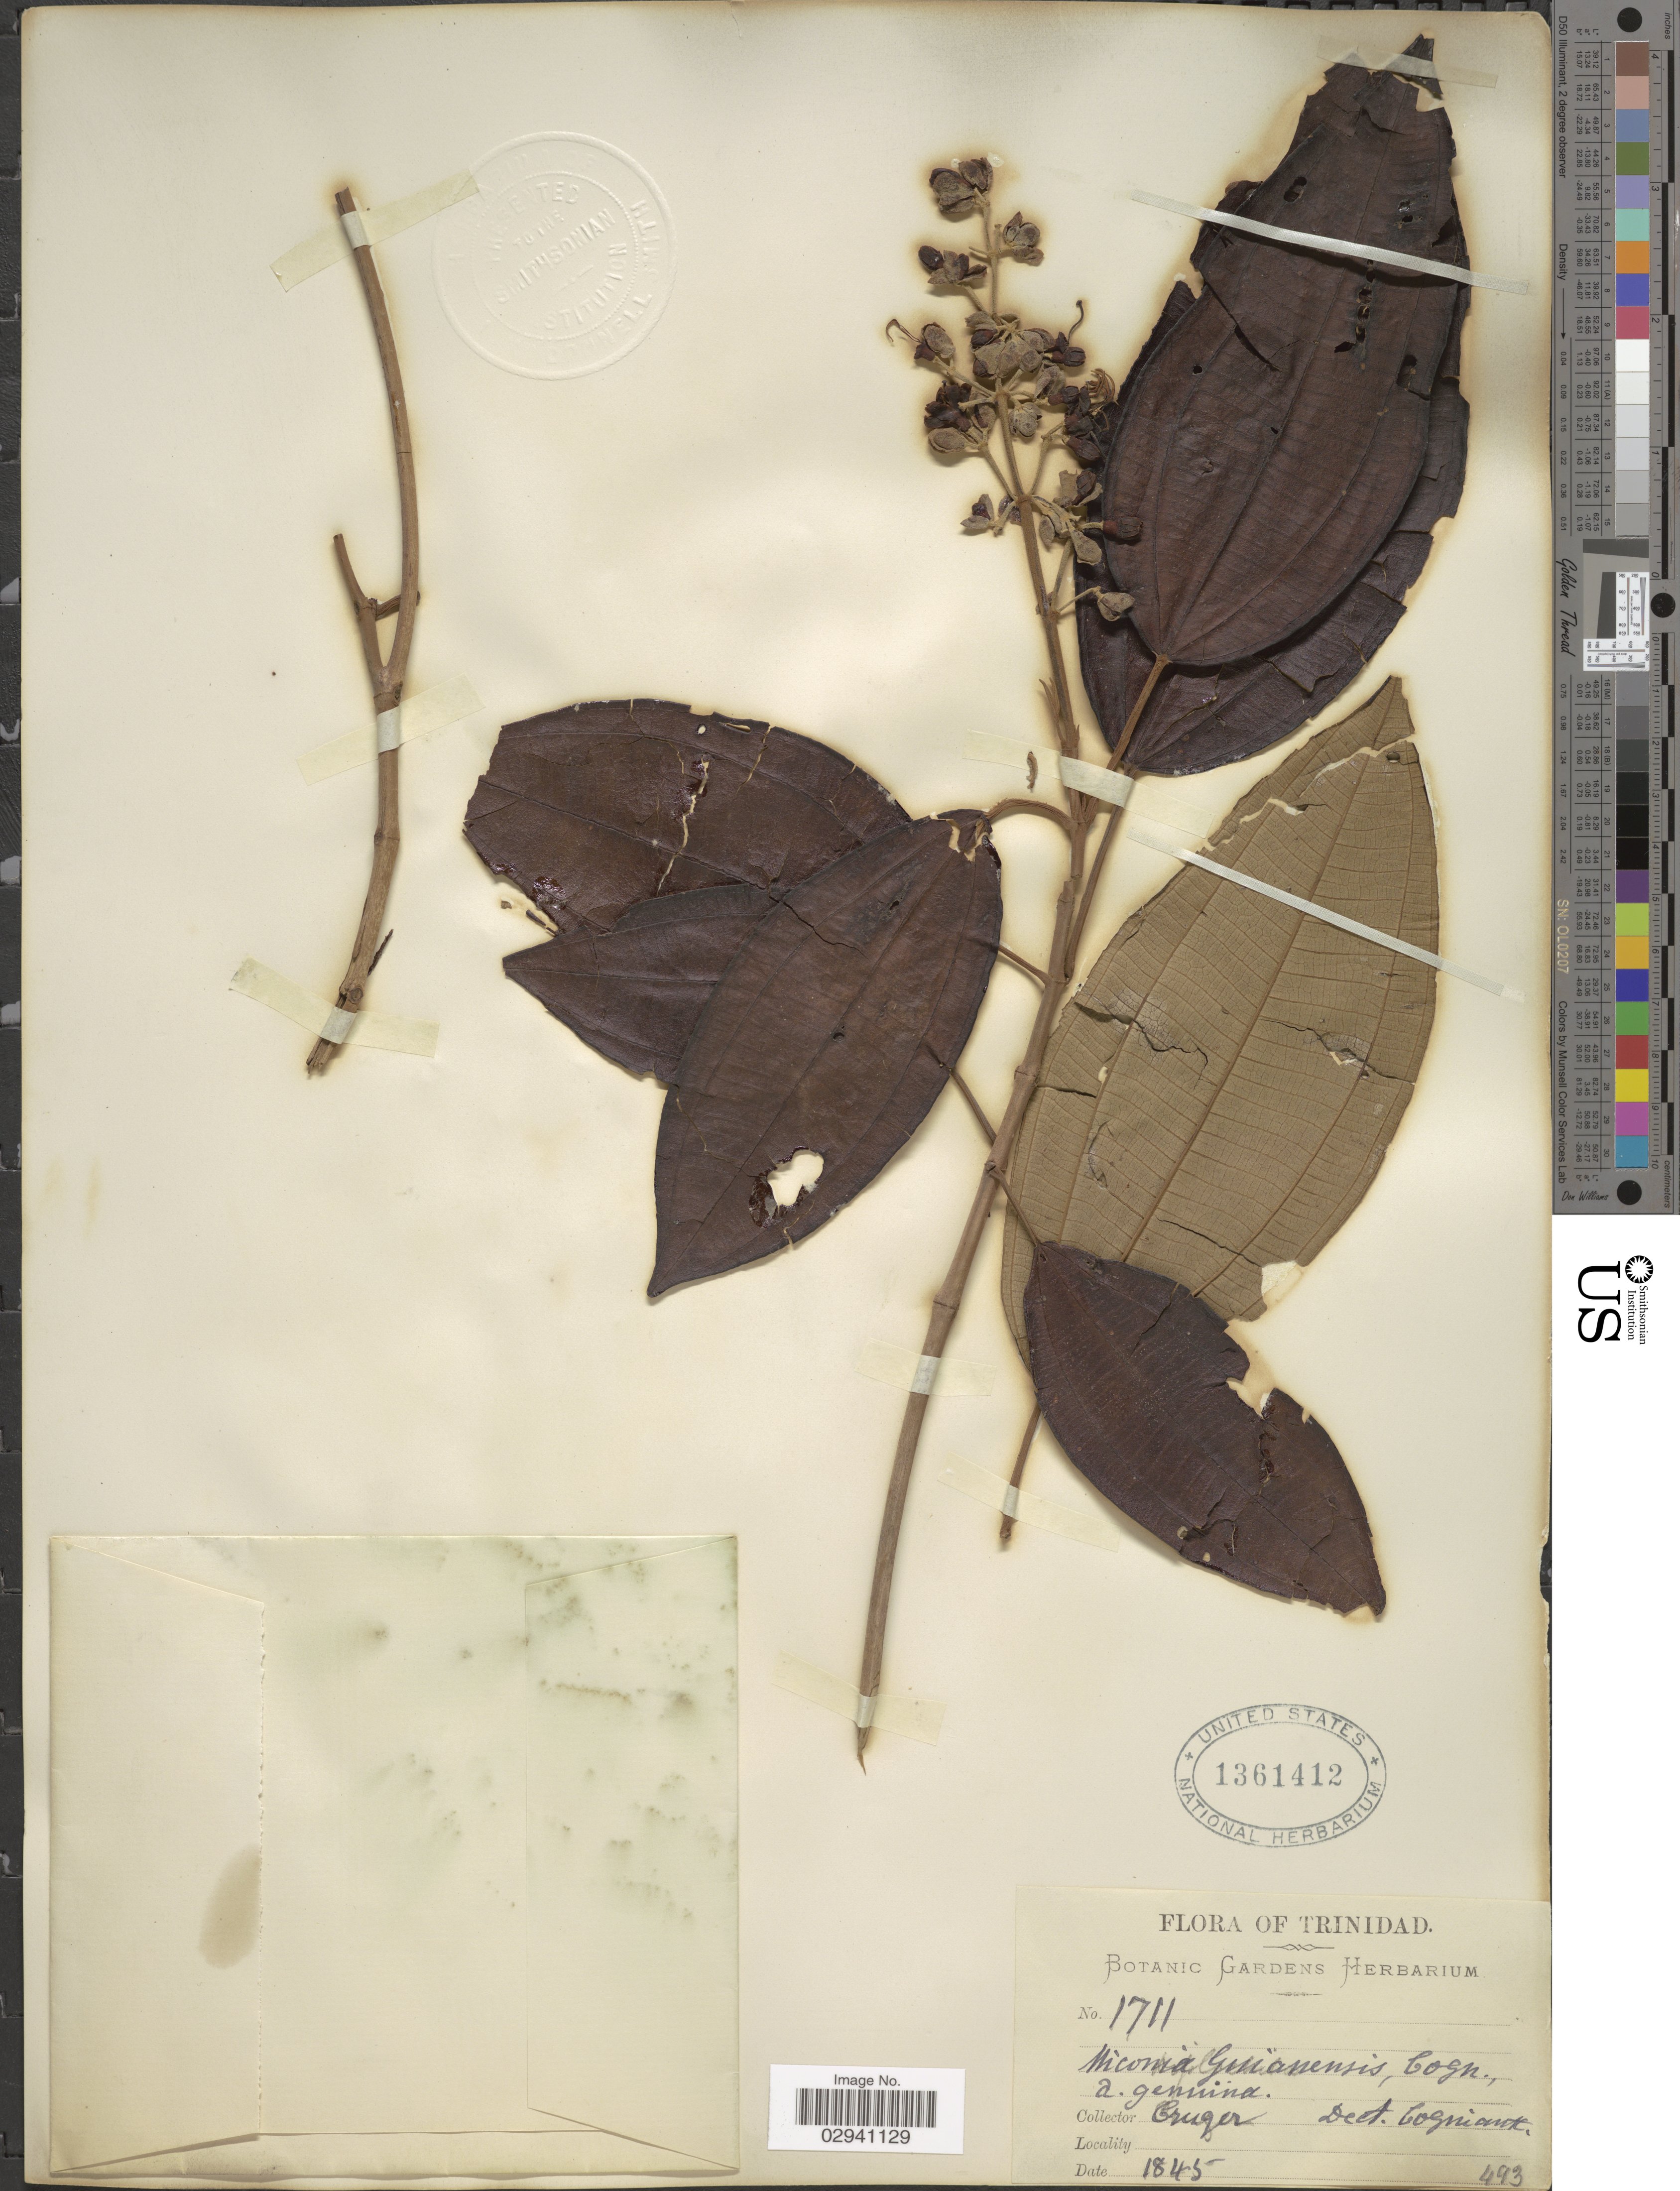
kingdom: Plantae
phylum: Tracheophyta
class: Magnoliopsida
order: Myrtales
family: Melastomataceae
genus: Miconia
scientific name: Miconia mirabilis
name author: (Aubl.) L.O. Williams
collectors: -. Cruger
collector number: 1711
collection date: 1845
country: Trinidad and Tobago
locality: Trinidad.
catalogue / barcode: US 1361412